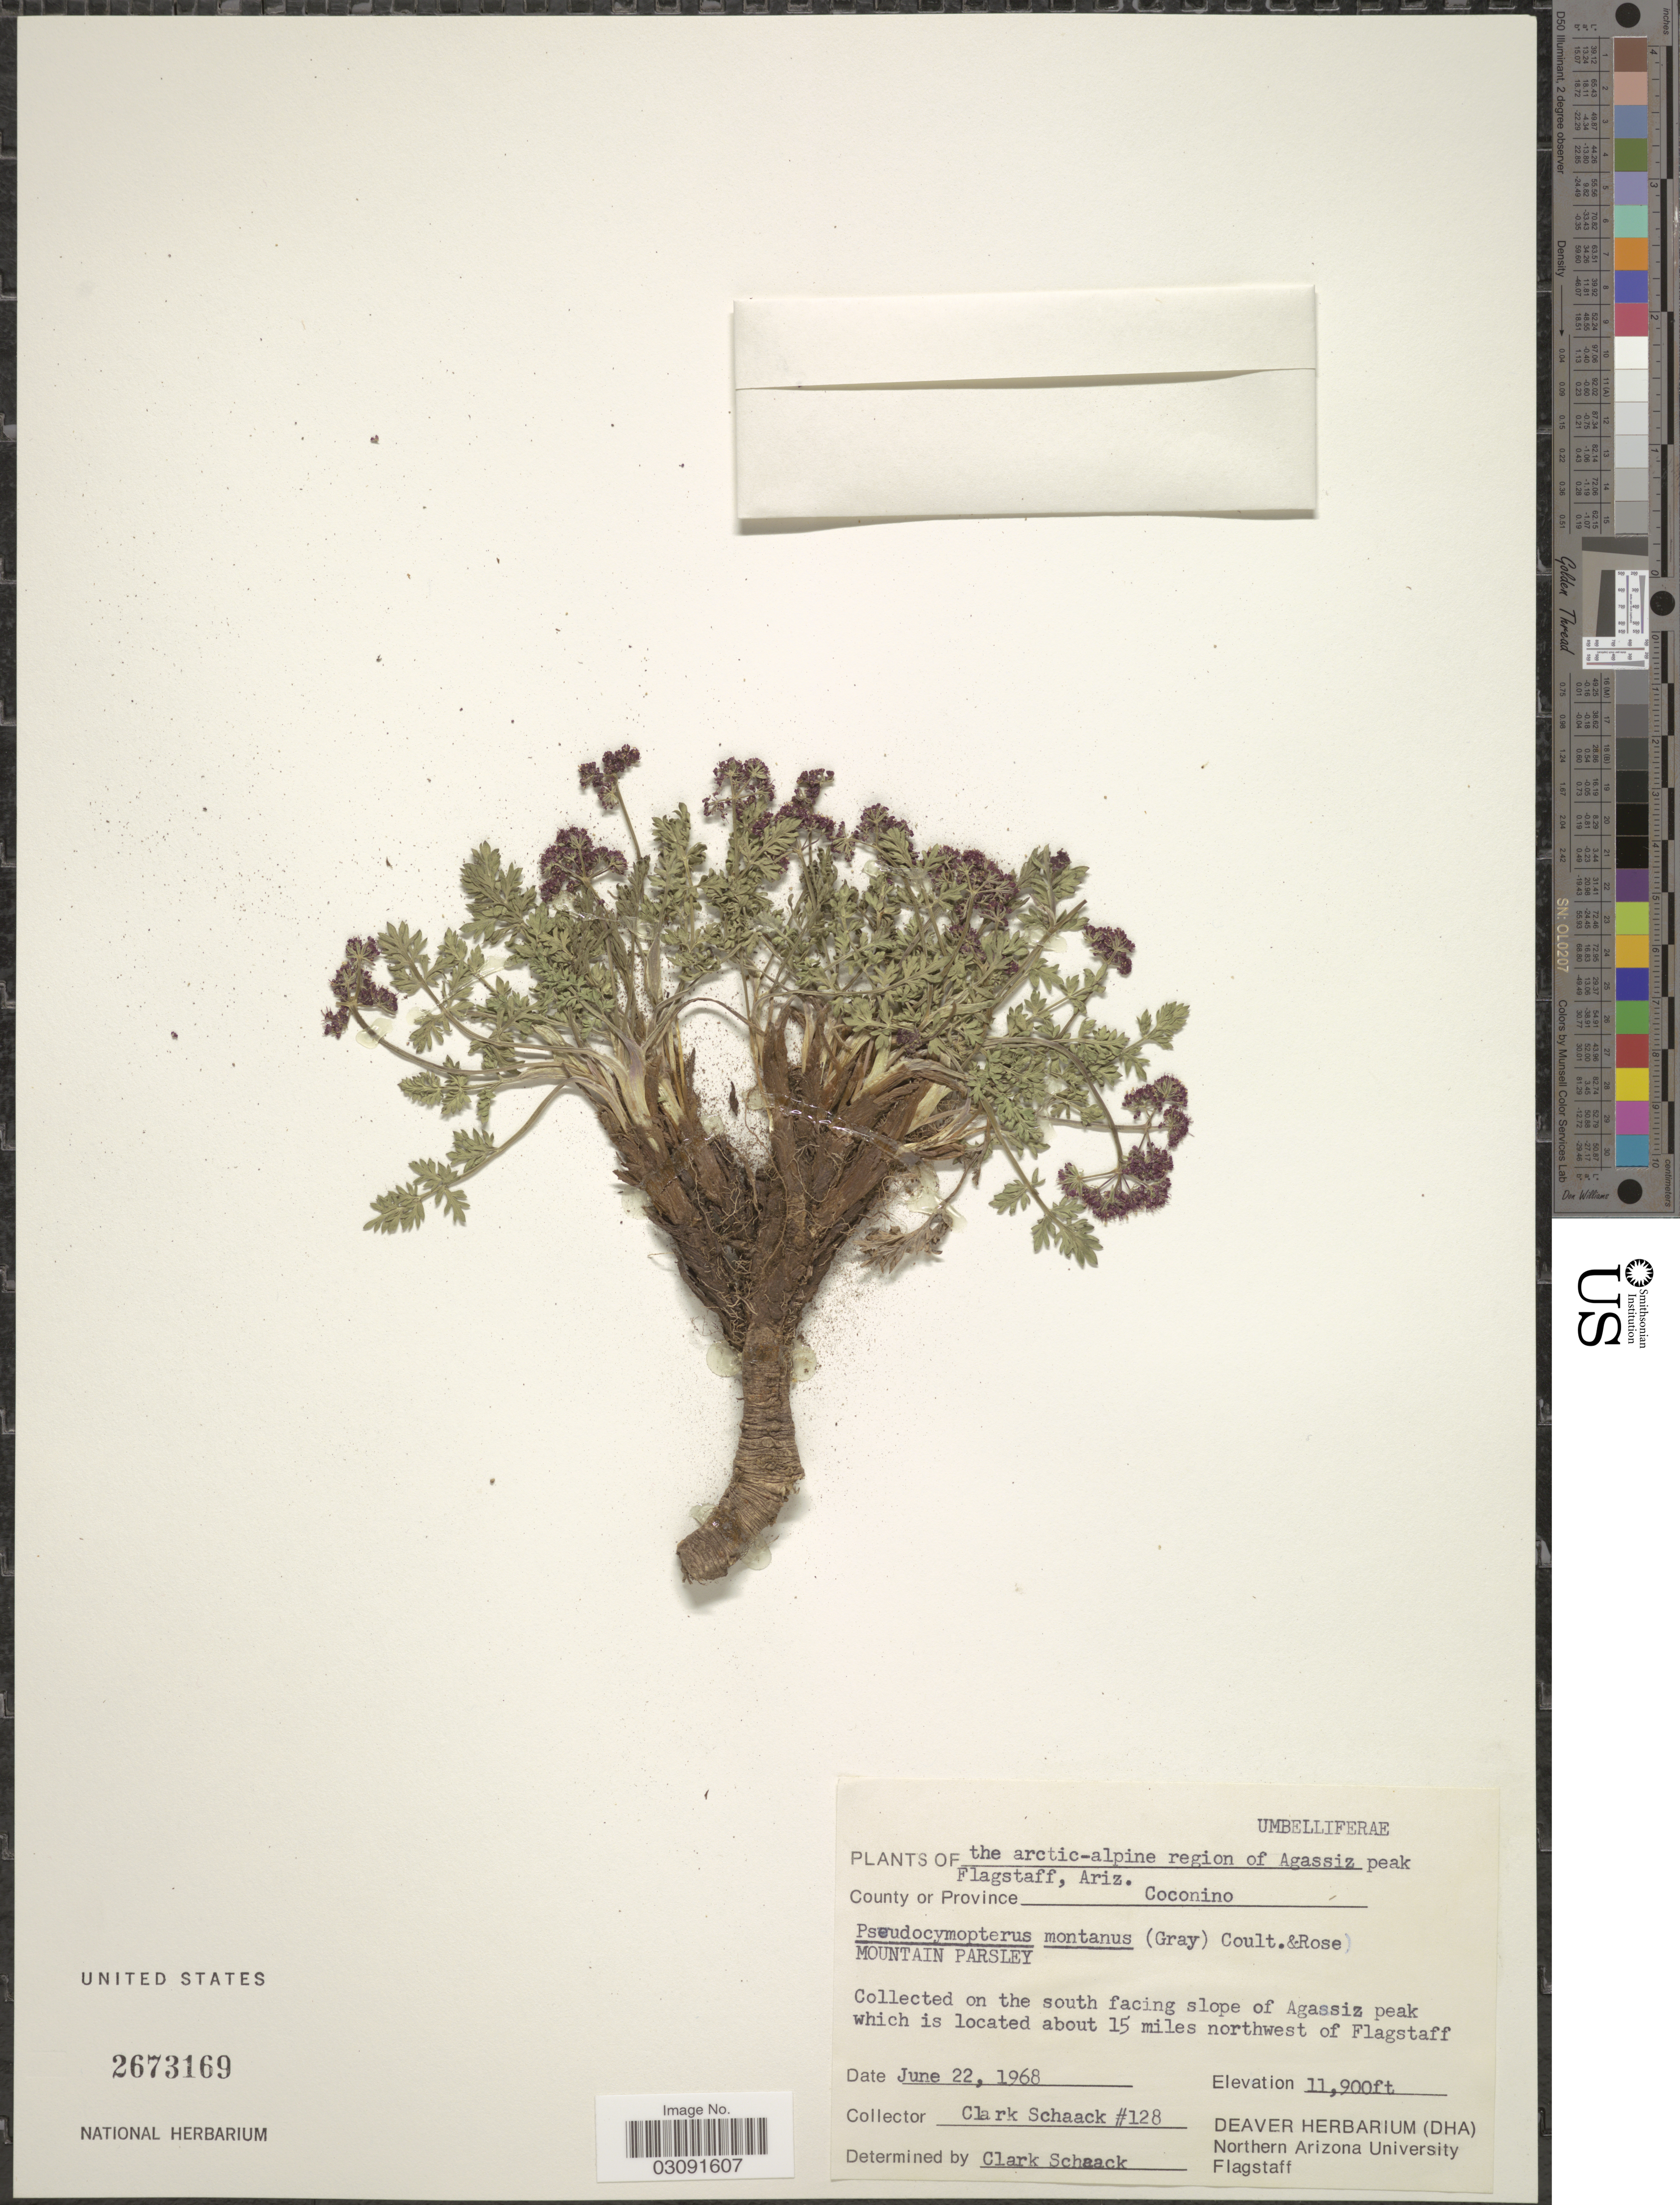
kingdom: Plantae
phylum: Tracheophyta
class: Magnoliopsida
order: Apiales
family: Apiaceae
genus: Pseudocymopterus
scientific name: Pseudocymopterus montanus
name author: (A. Gray) J.M. Coult. & Rose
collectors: C. G. Schaack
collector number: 128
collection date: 1968-06-22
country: United States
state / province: Arizona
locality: The arctic-alpine region of Agassiz peak Flagstaff, County or Province Coconino, on the south facing slope of Agassiz peak which is located about 15 miles northwest of Flagstaff.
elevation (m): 3627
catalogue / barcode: US 2673169